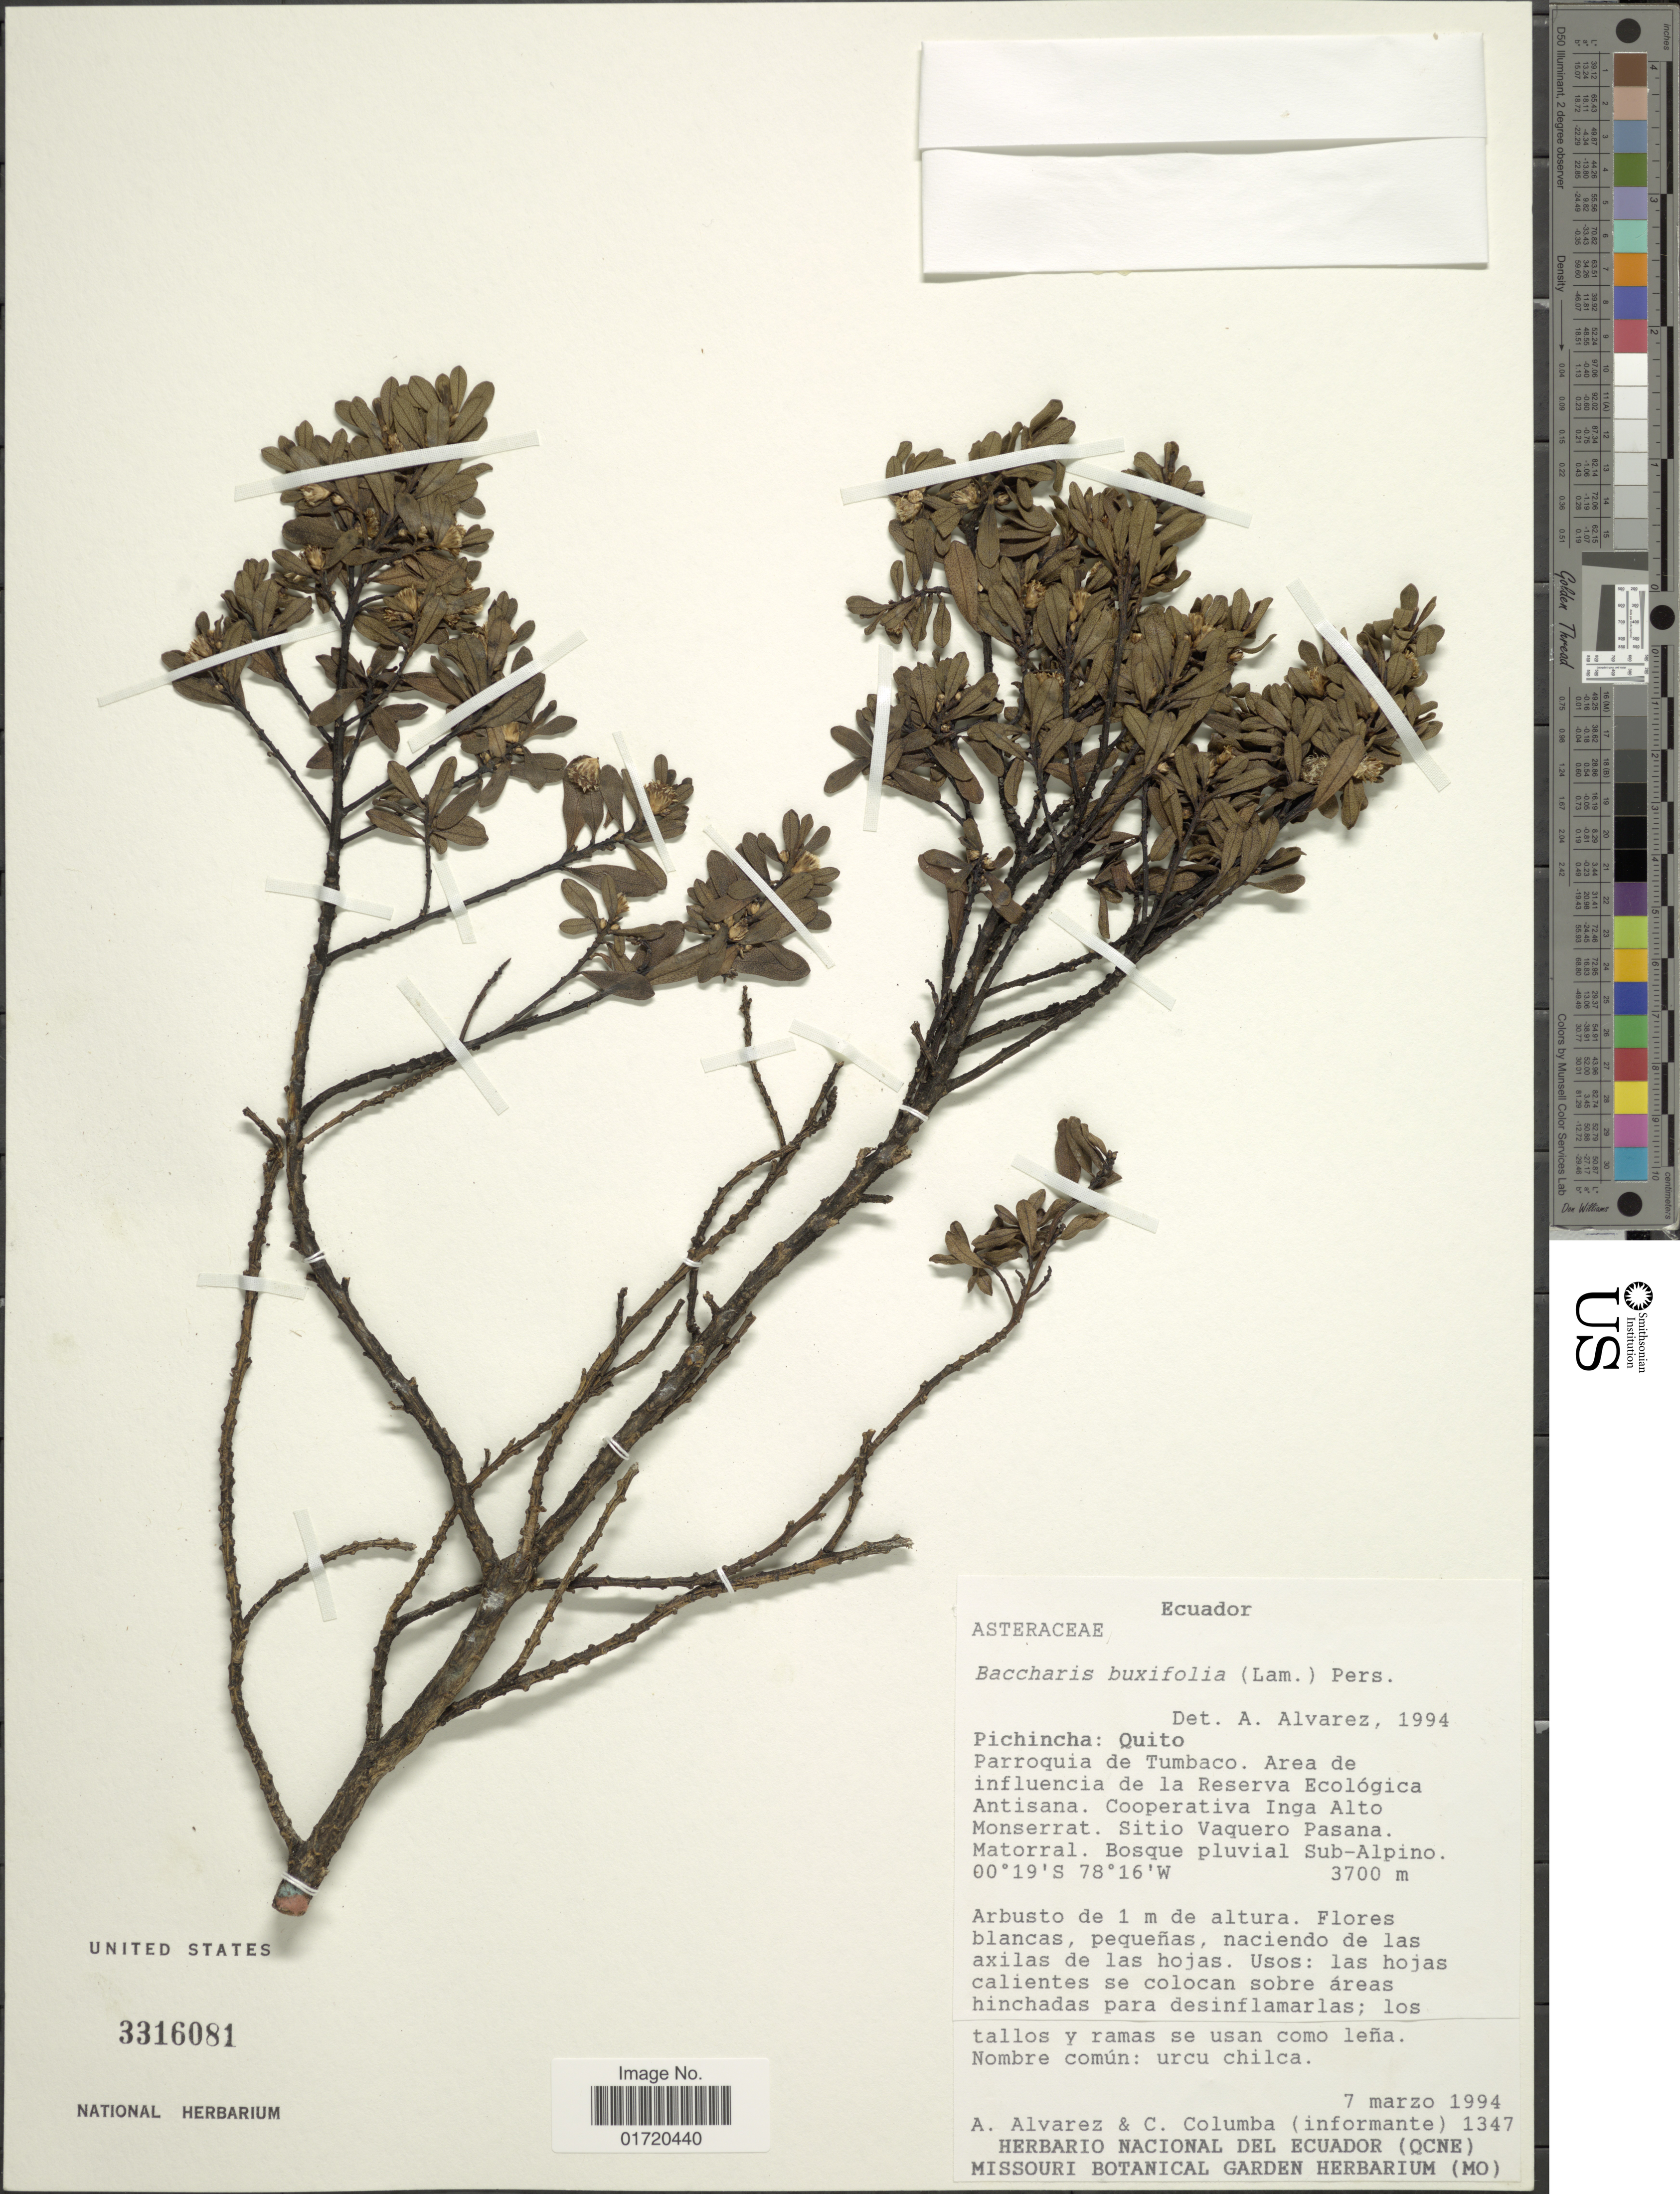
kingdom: Plantae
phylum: Tracheophyta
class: Magnoliopsida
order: Asterales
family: Asteraceae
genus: Baccharis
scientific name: Baccharis buxifolia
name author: (Lam.) Pers.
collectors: A. Alvarez & C. Columba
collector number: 1347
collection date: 1994-03-07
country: Ecuador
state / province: Pichincha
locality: Quito. Parroquia de Tumbaco. Aea de influencia de la Reserva Ecologica Antisana, Cooperativa Inga Alto Montserrat.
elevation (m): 3700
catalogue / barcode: US 3316081